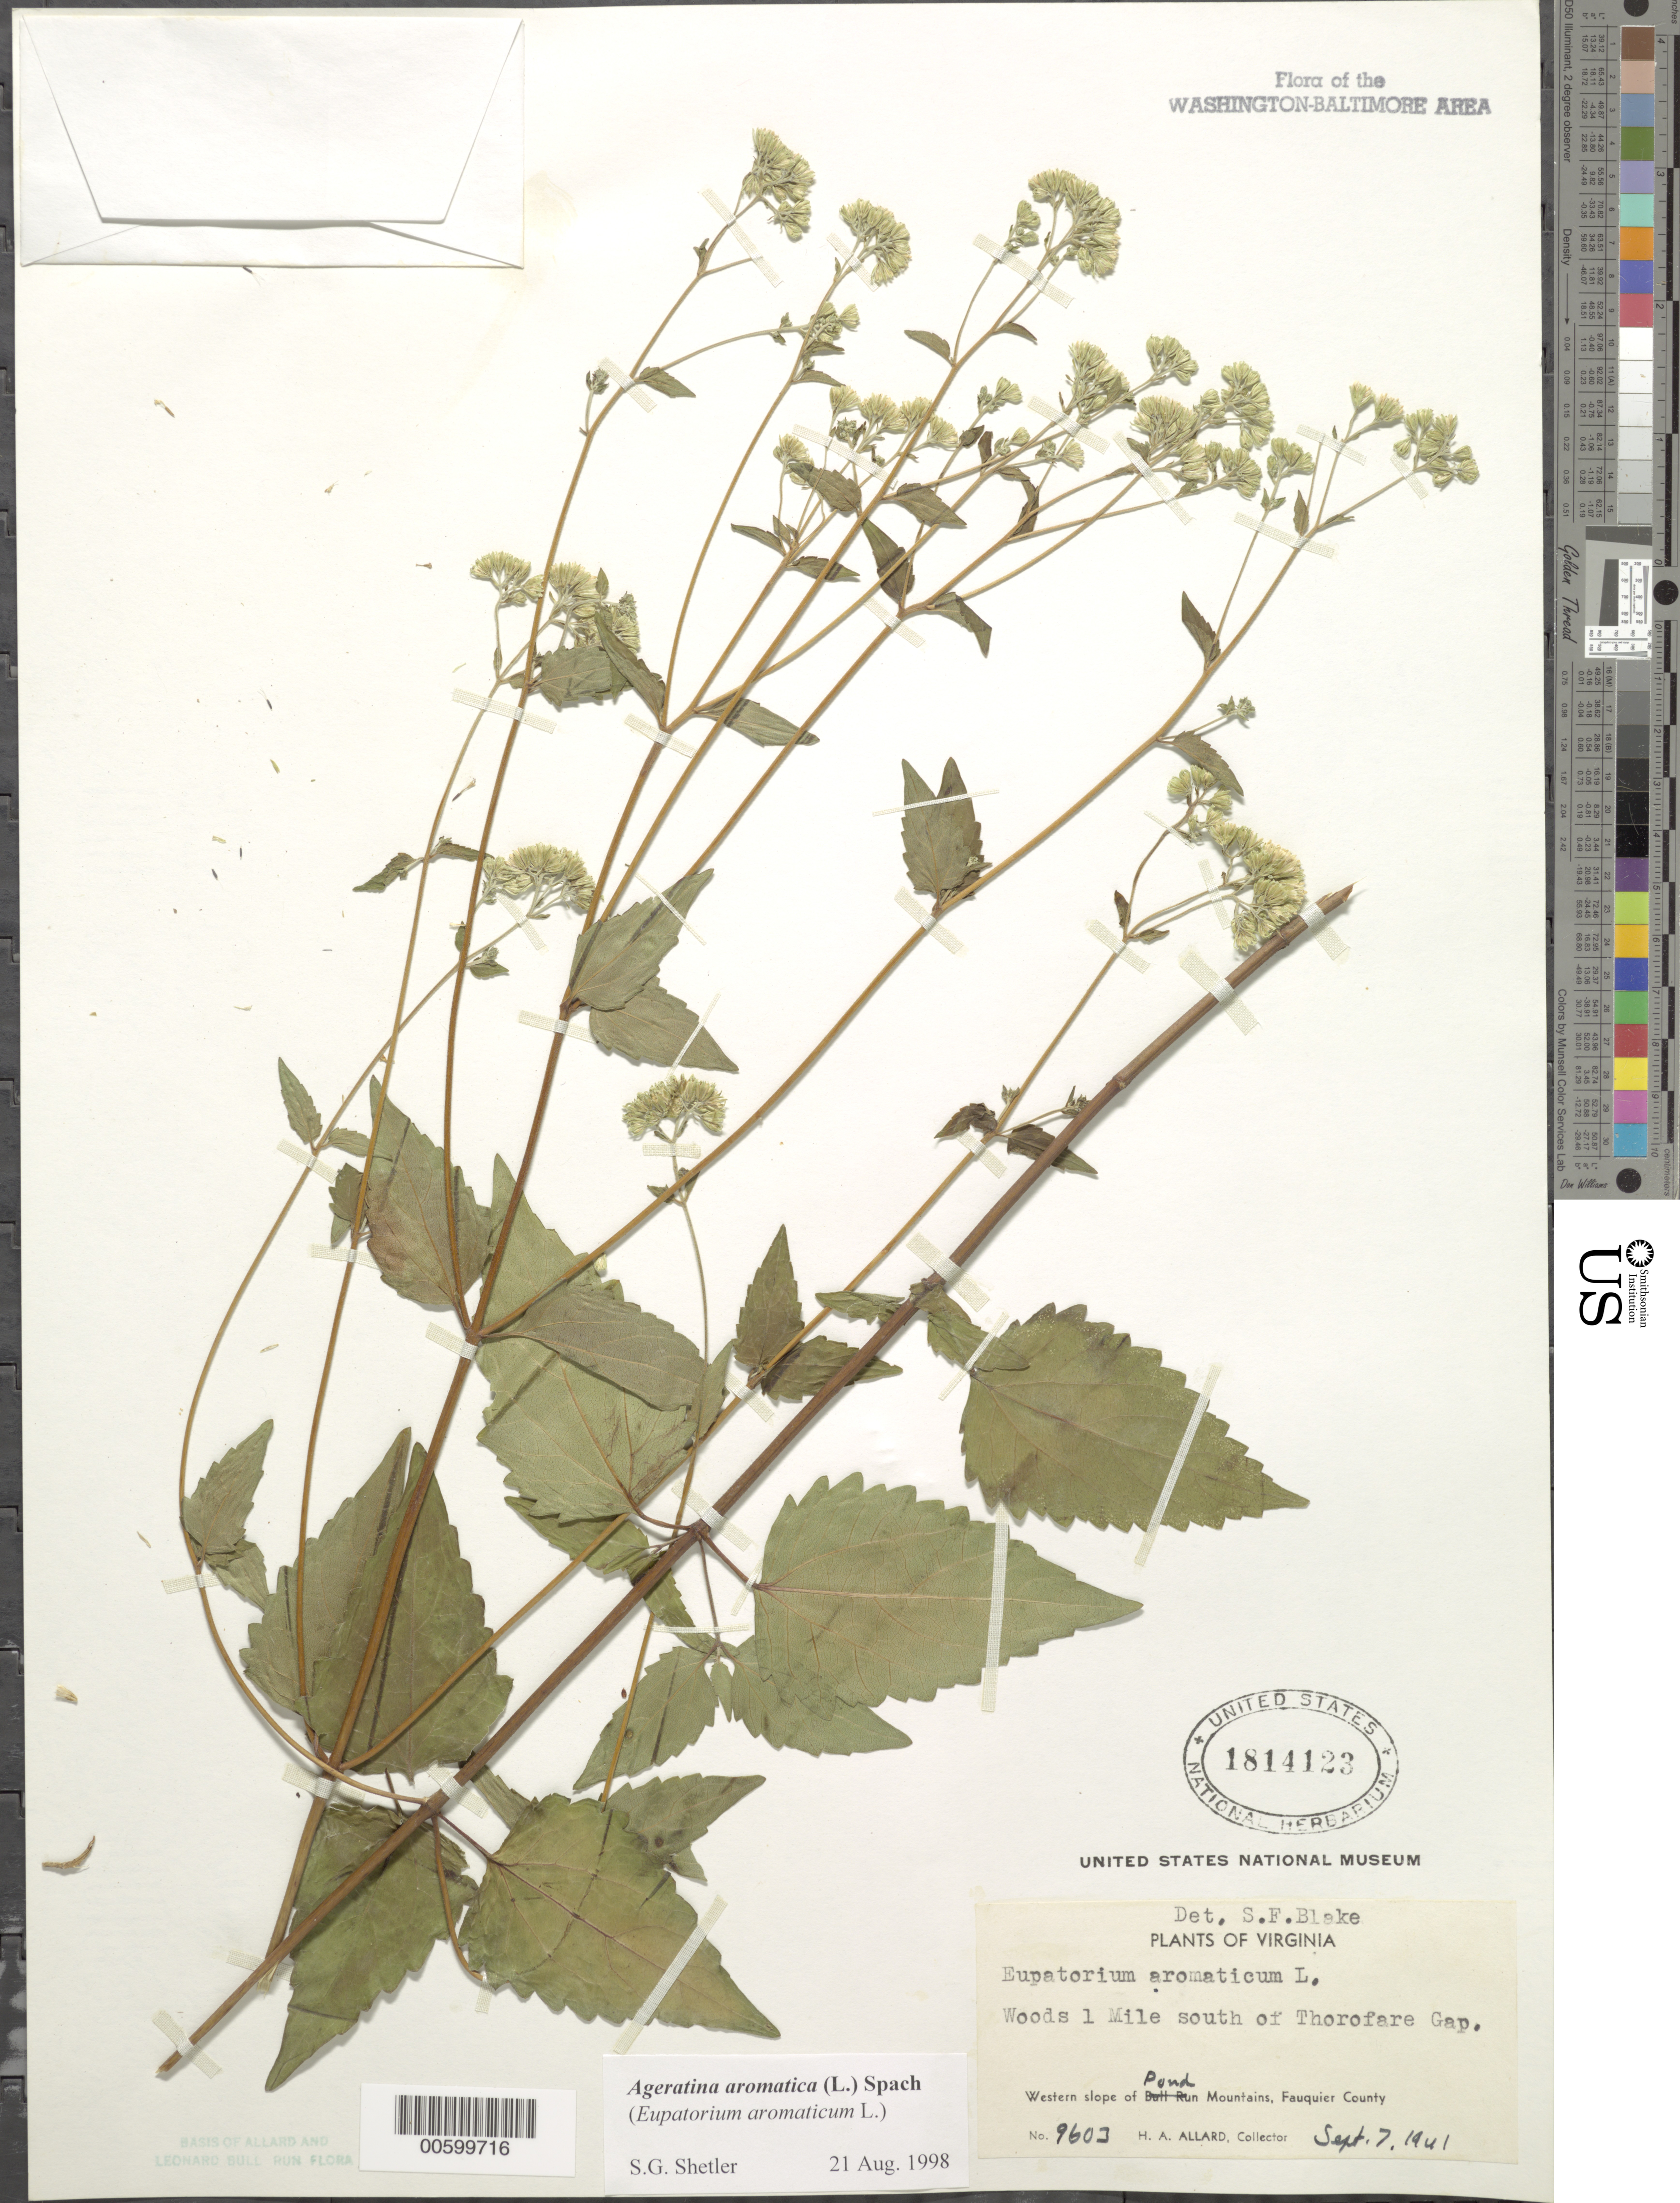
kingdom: Plantae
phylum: Tracheophyta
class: Magnoliopsida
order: Asterales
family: Asteraceae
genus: Ageratina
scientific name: Ageratina aromatica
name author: (L.) Spach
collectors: H. A. Allard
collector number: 9603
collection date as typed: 07 Sep 1941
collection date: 1941-09-07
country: United States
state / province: Virginia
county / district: Fauquier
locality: Western slope of pond mountains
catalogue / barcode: US 1814123